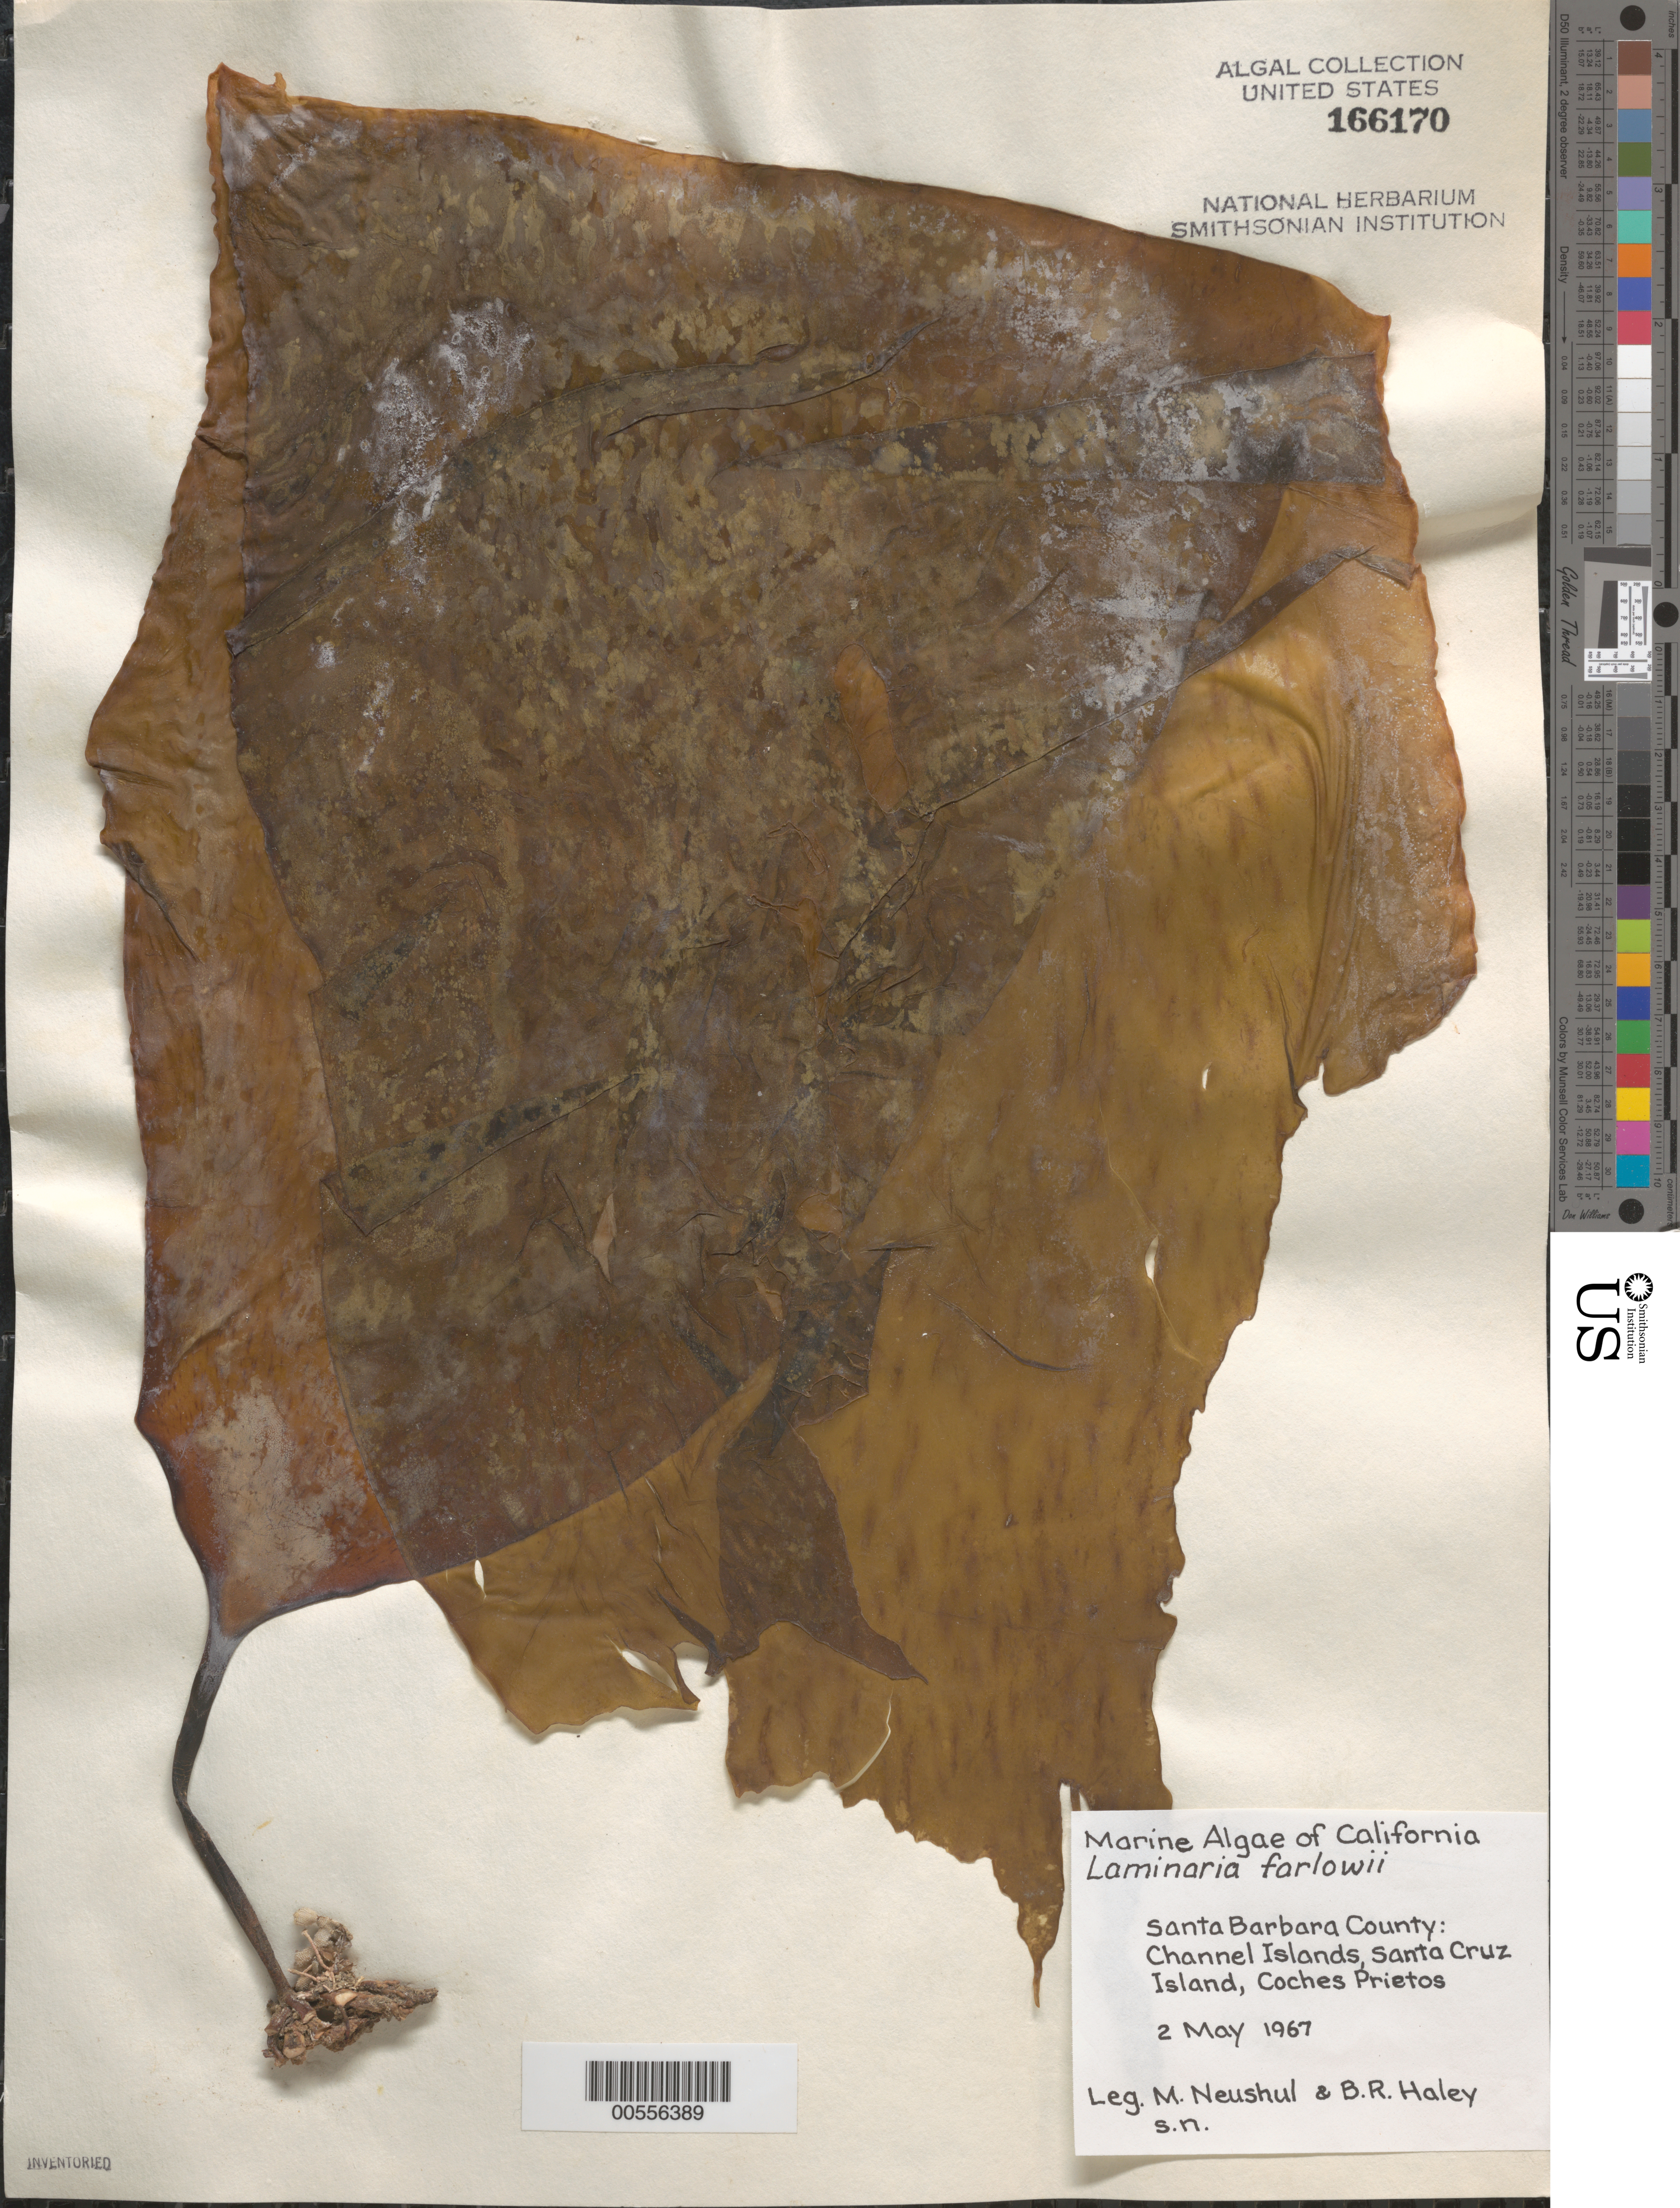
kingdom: Chromista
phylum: Ochrophyta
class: Phaeophyceae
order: Laminariales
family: Laminariaceae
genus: Laminaria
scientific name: Laminaria farlowii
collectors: M. Neushul & B. Haley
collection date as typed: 02 May 1967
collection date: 1967-05-02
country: United States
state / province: California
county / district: Santa Barbara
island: Santa Cruz Island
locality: Coches Prietos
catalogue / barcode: US 166170